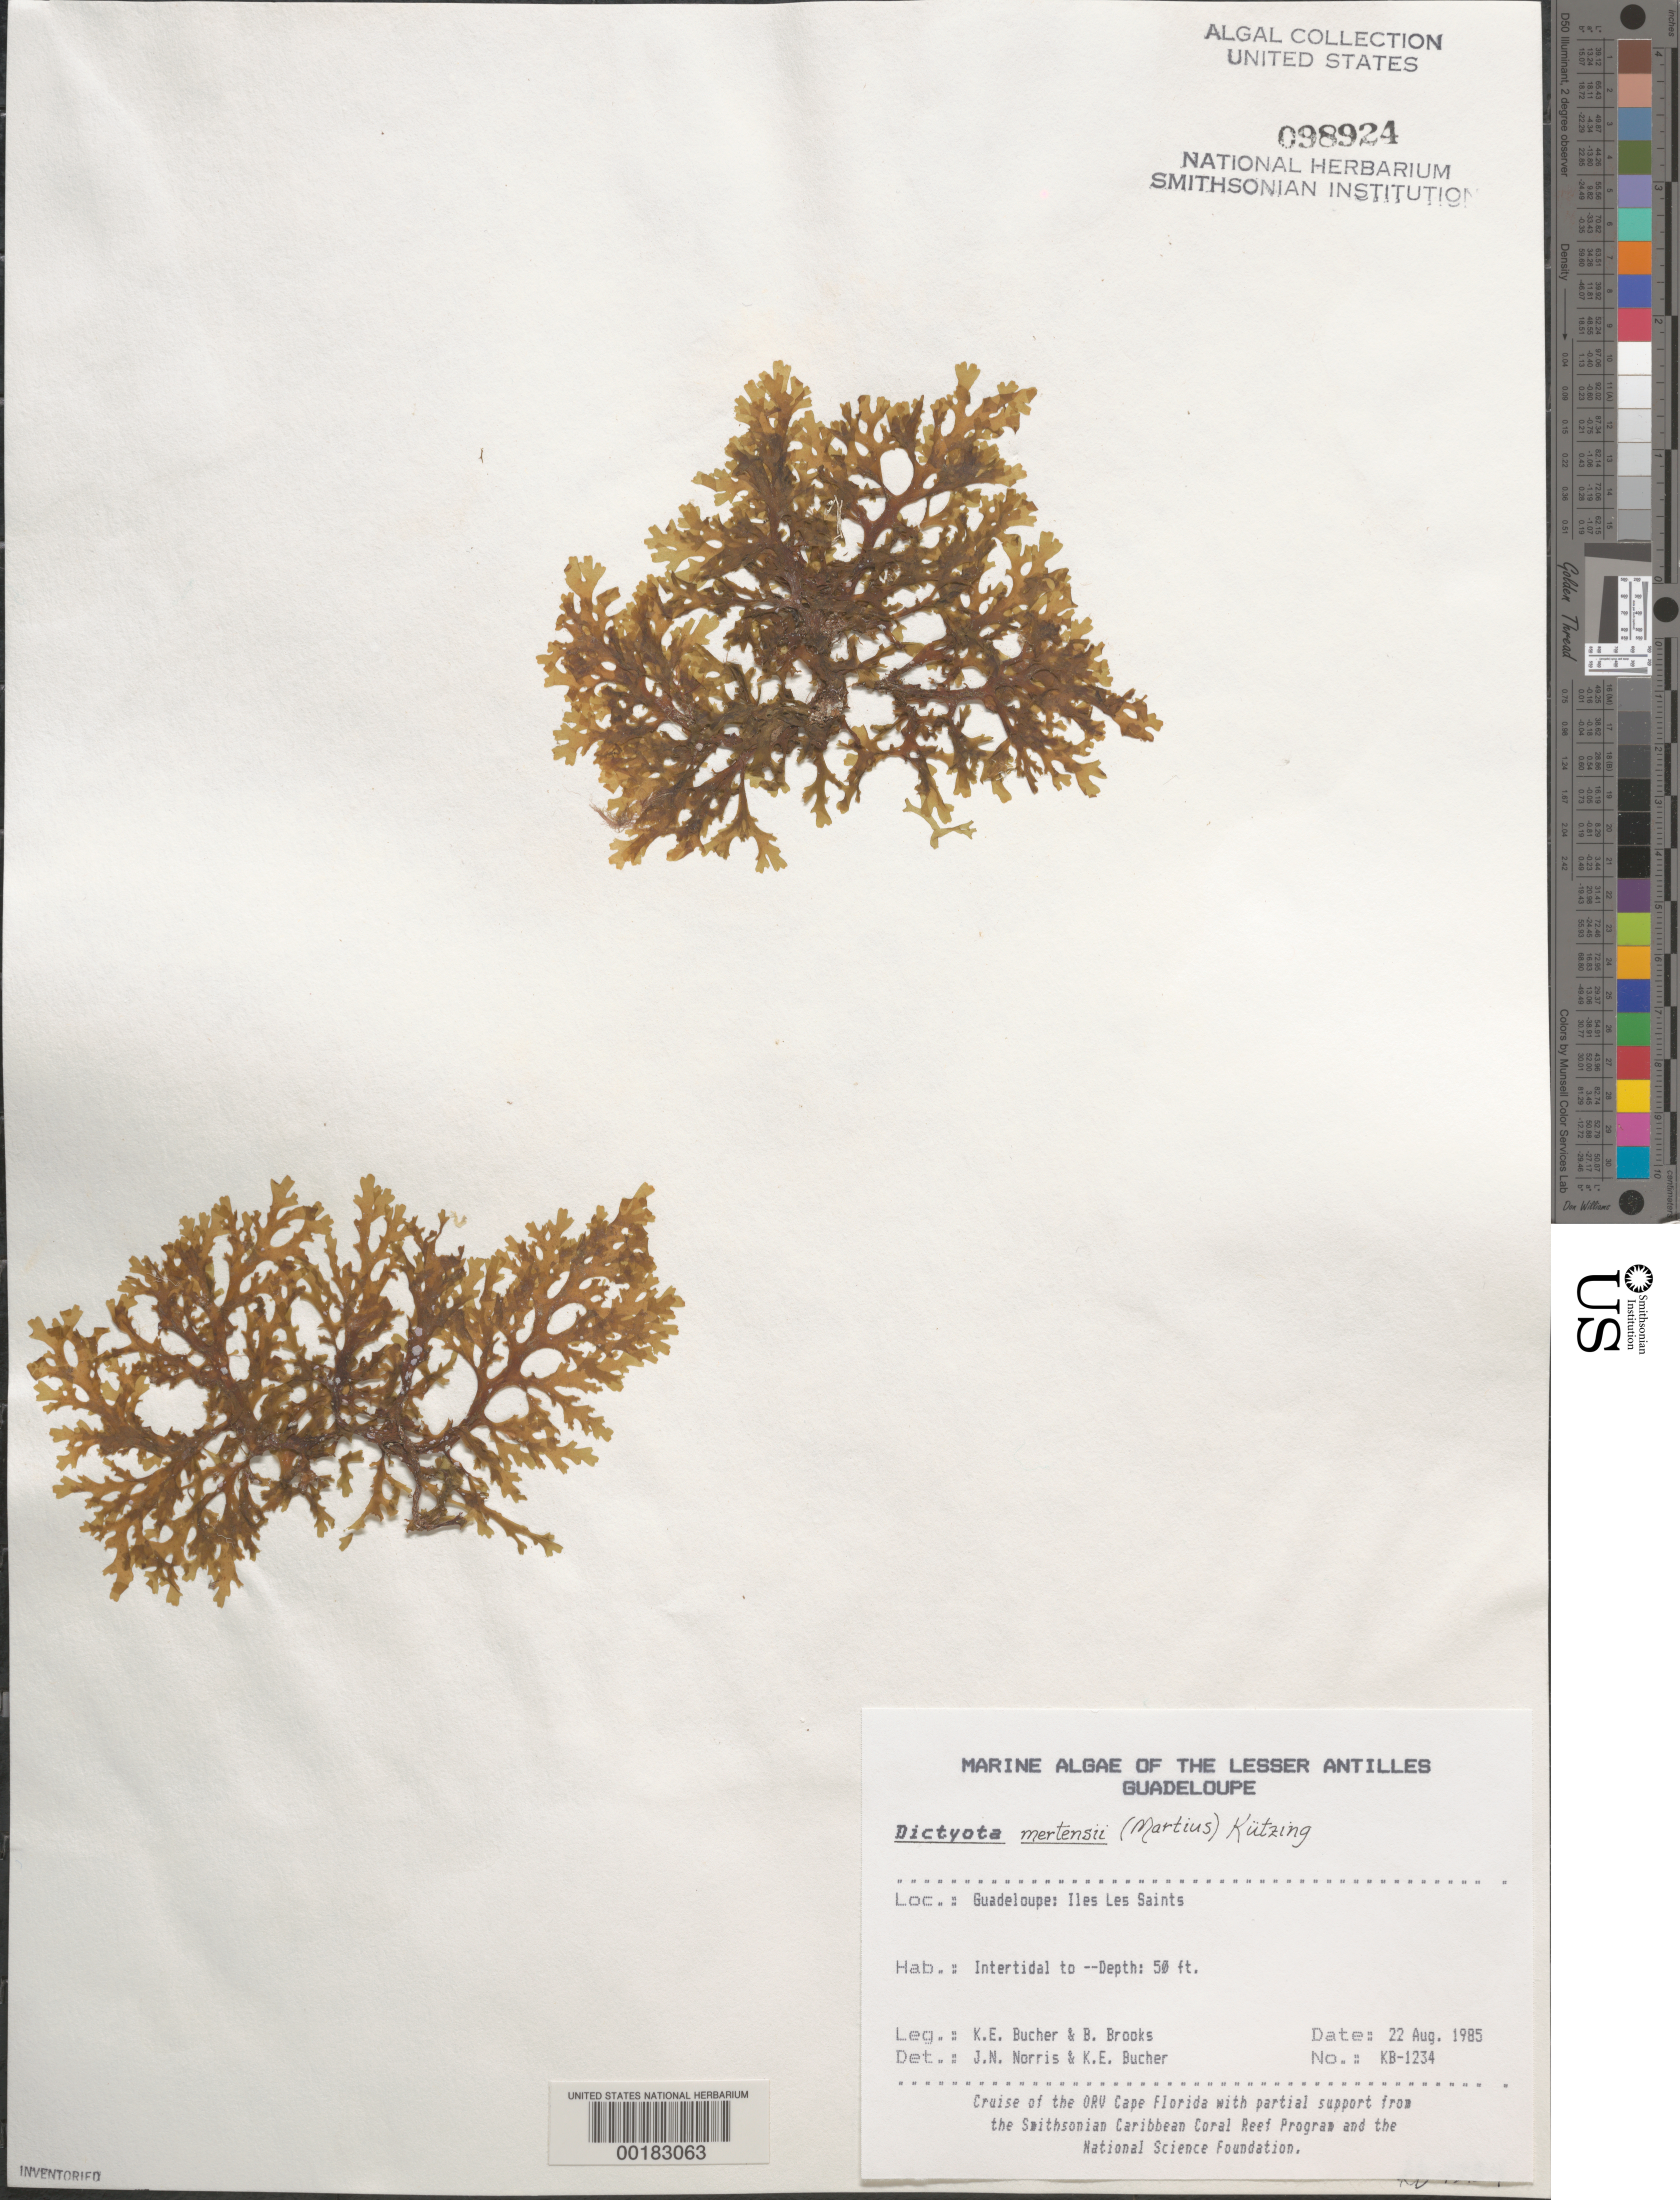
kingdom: Chromista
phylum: Ochrophyta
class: Phaeophyceae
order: Dictyotales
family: Dictyotaceae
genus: Dictyota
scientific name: Dictyota mertensii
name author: (C. Mart.) Kütz.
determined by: Norris, J. N.; Bucher, K. E.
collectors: K. E. Bucher & B. Brooks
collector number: Kb-1234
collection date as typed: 22 Aug 1985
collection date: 1985-08-22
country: Guadeloupe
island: Iles des Saintes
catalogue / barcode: US 98924